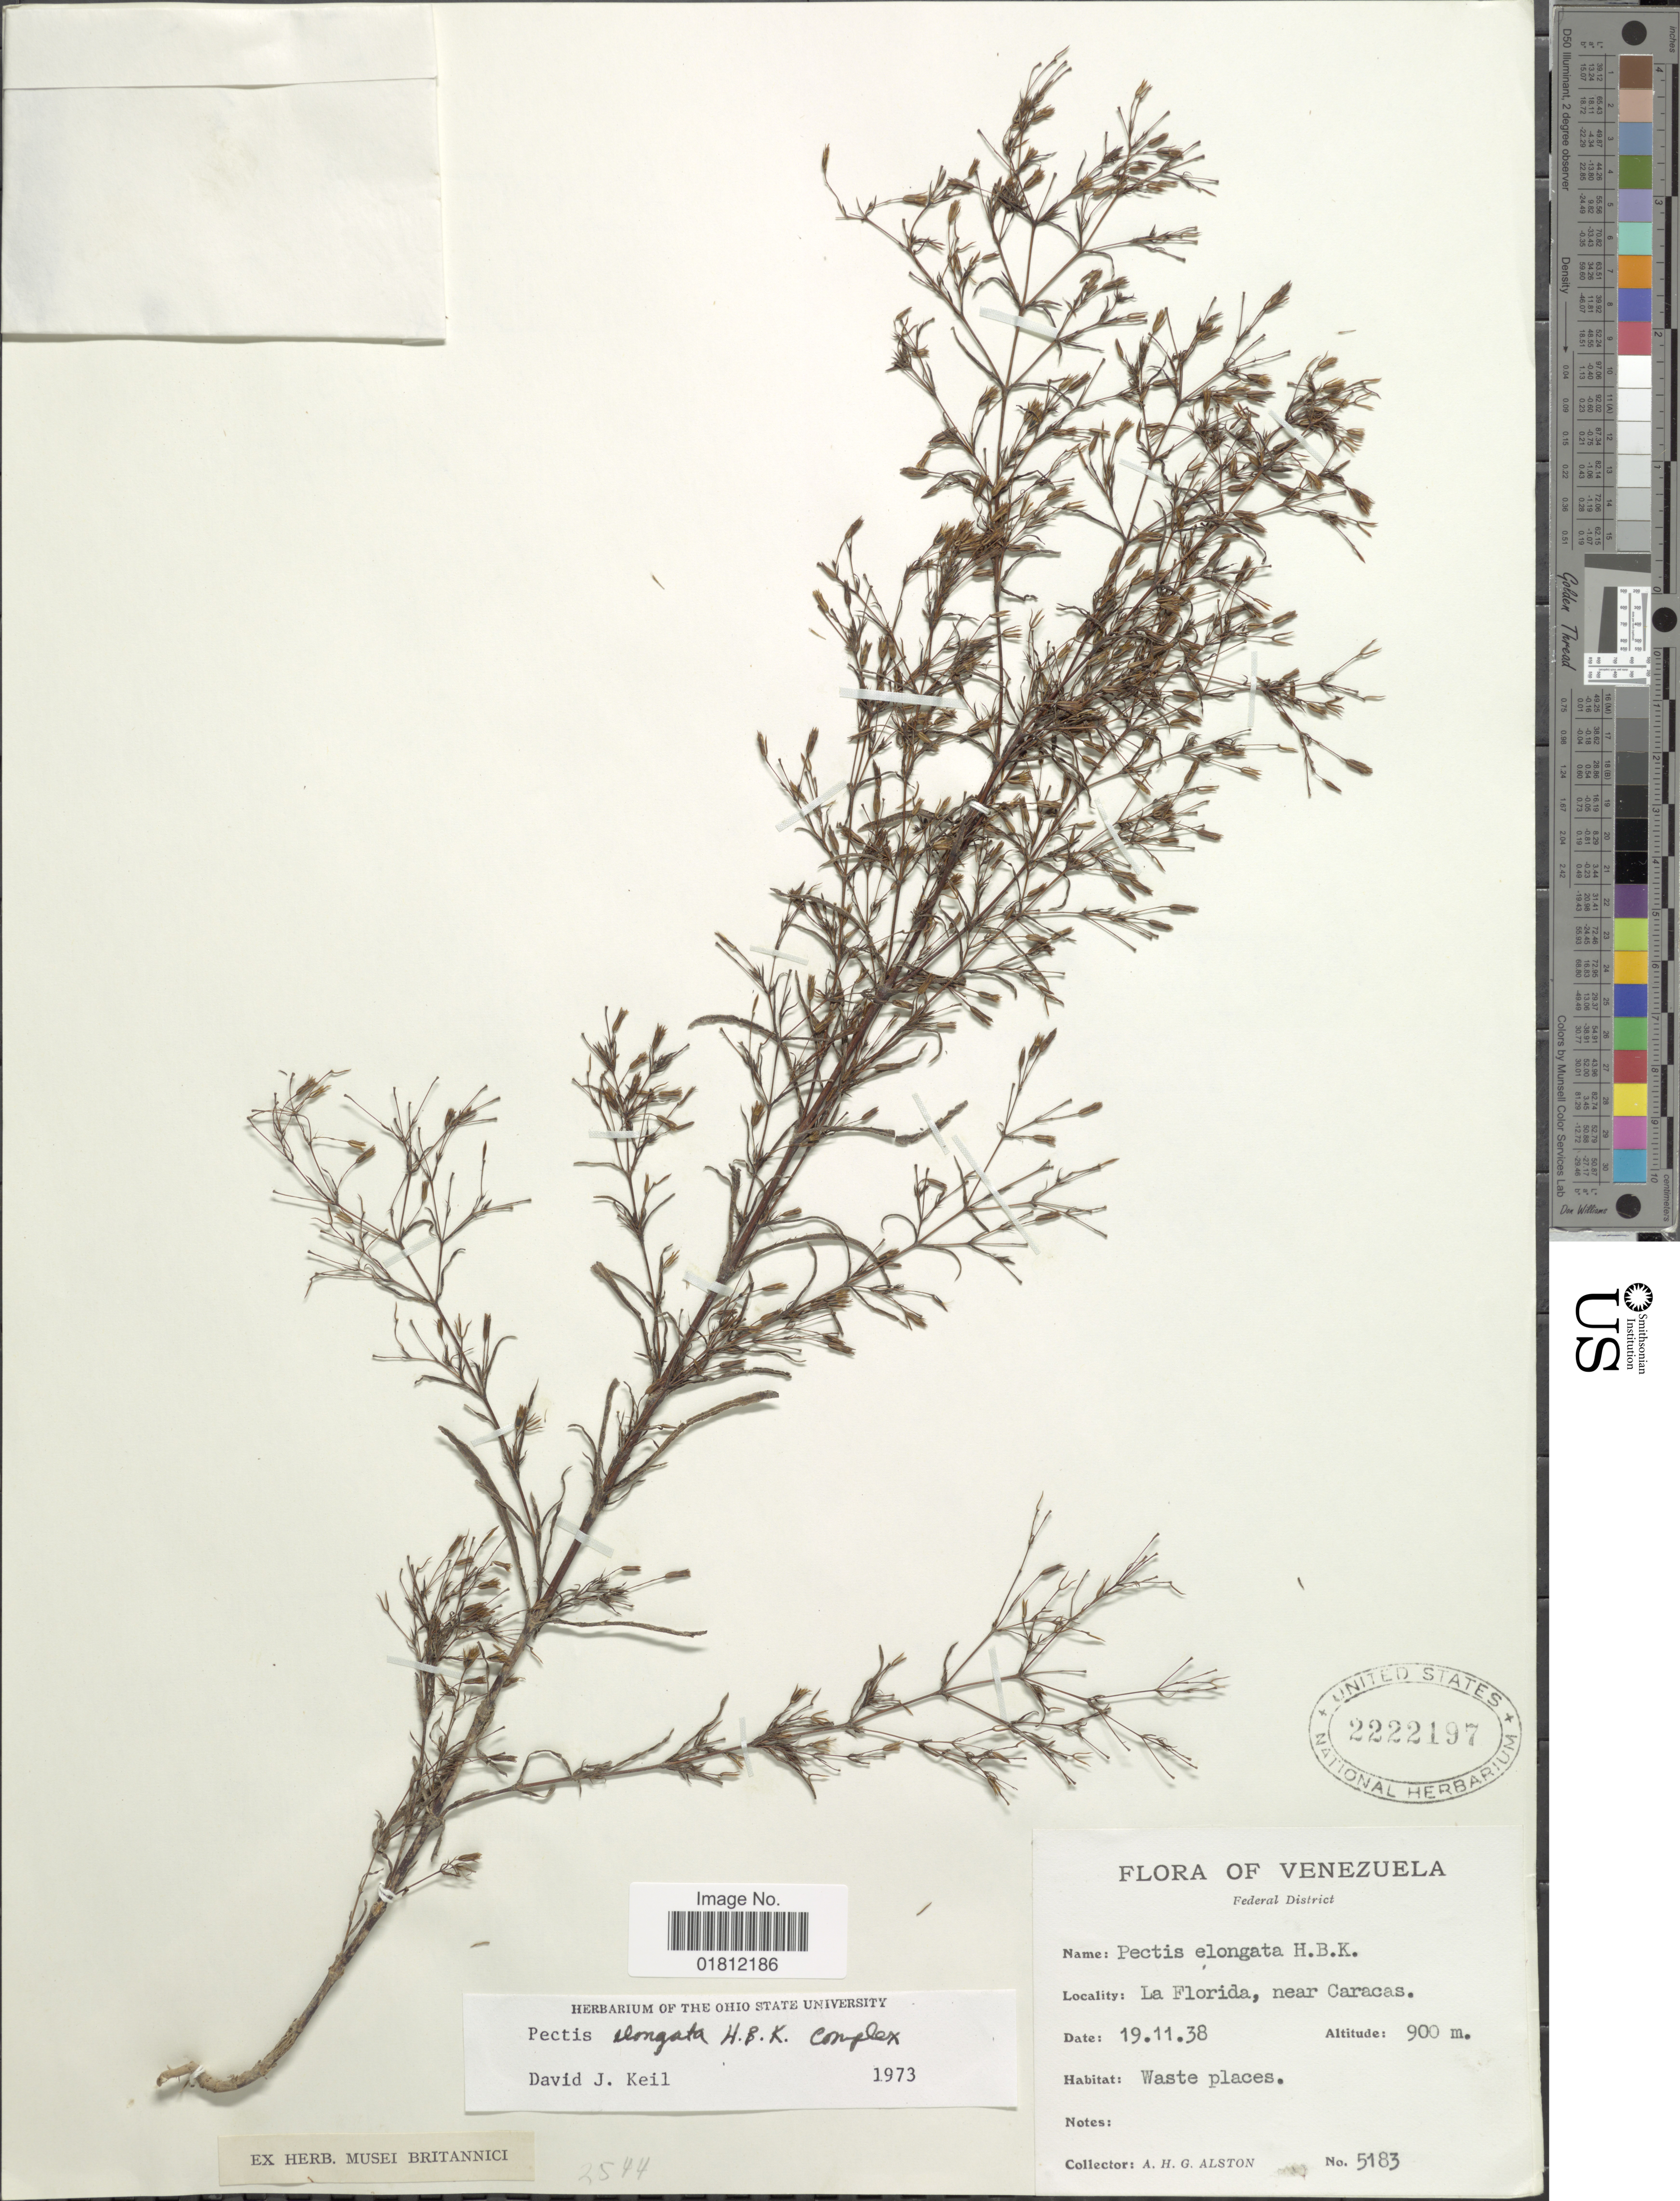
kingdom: Plantae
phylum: Tracheophyta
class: Magnoliopsida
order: Asterales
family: Asteraceae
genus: Pectis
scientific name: Pectis elongata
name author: Kunth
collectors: A. H. Alston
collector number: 5183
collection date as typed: Transcribed d/m/y: 19/11/38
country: Venezuela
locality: La Florida, near Caracas. Waste places. Federal District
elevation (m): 900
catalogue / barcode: US 2222197